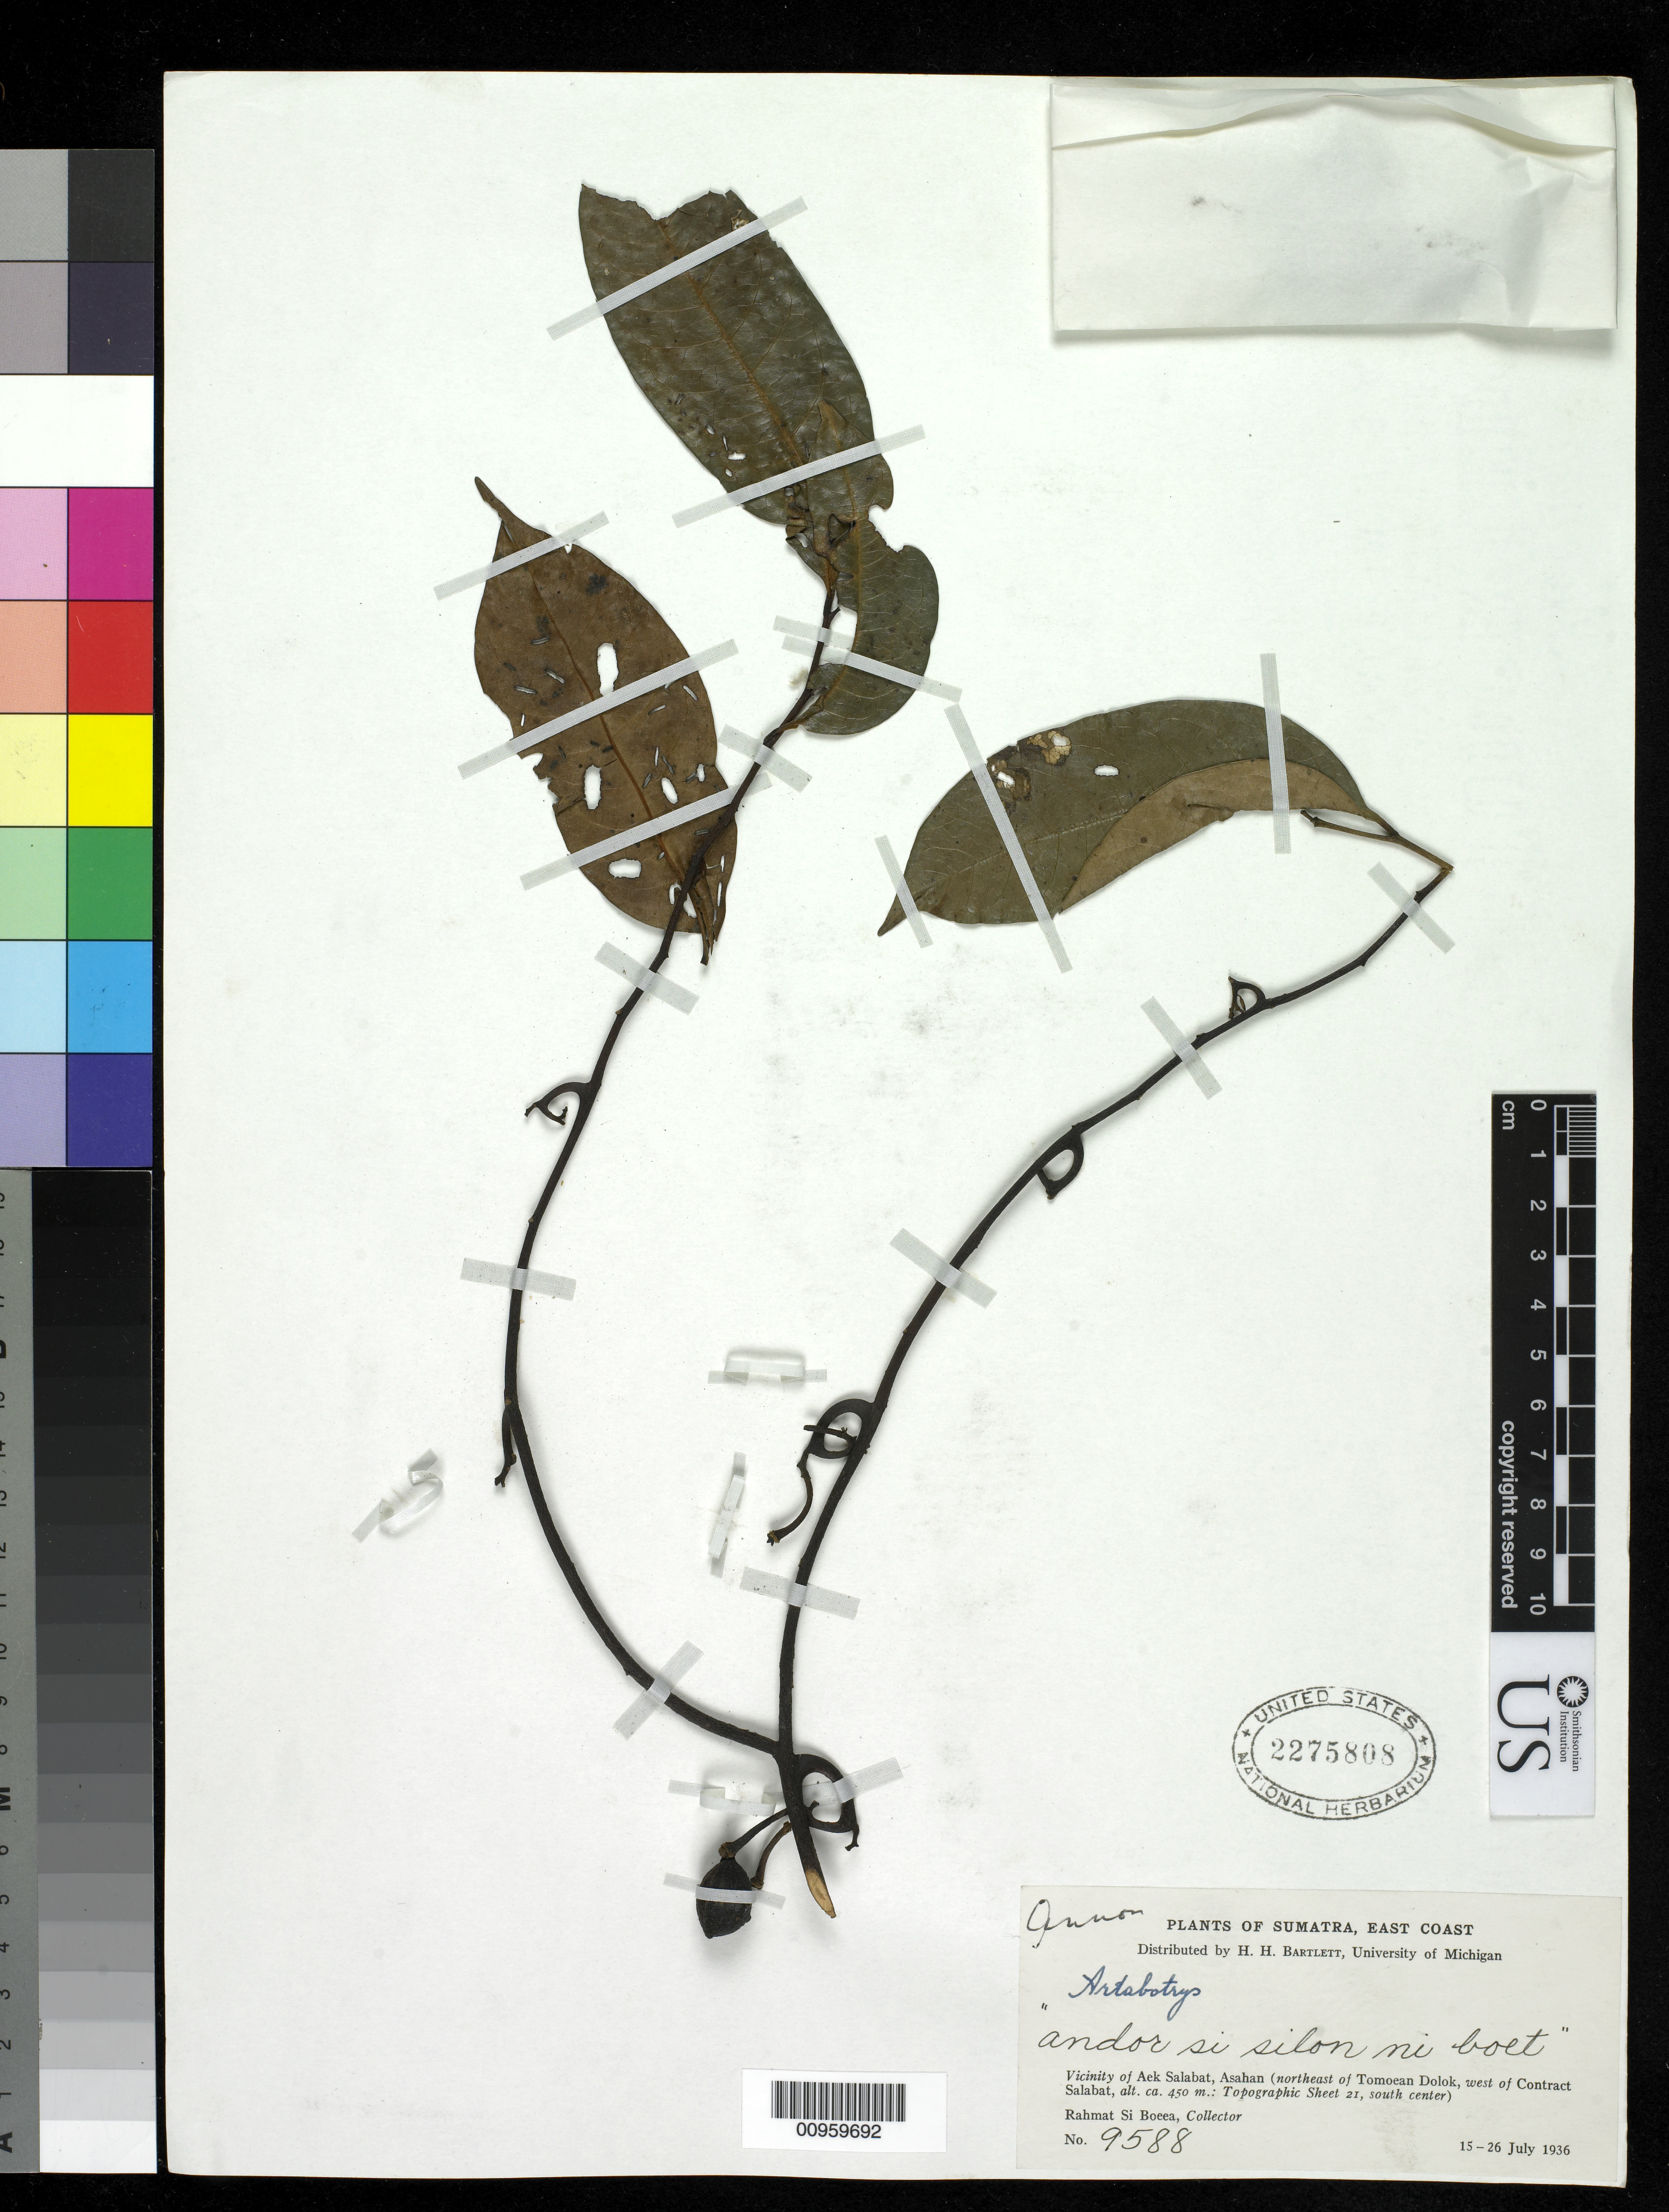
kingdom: Plantae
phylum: Tracheophyta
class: Magnoliopsida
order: Magnoliales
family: Annonaceae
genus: Artabotrys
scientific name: Artabotrys gracilis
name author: King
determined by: Chen, J.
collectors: Rahmat Si Boeea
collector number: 9588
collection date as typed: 15 Jul 1936 to 26 Jul 1936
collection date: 1936-07-15/1936-07-26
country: Indonesia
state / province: Sumatra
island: Sumatra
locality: Vicinity of Aek Salabat, Asahan,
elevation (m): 450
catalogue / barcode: US 2275808